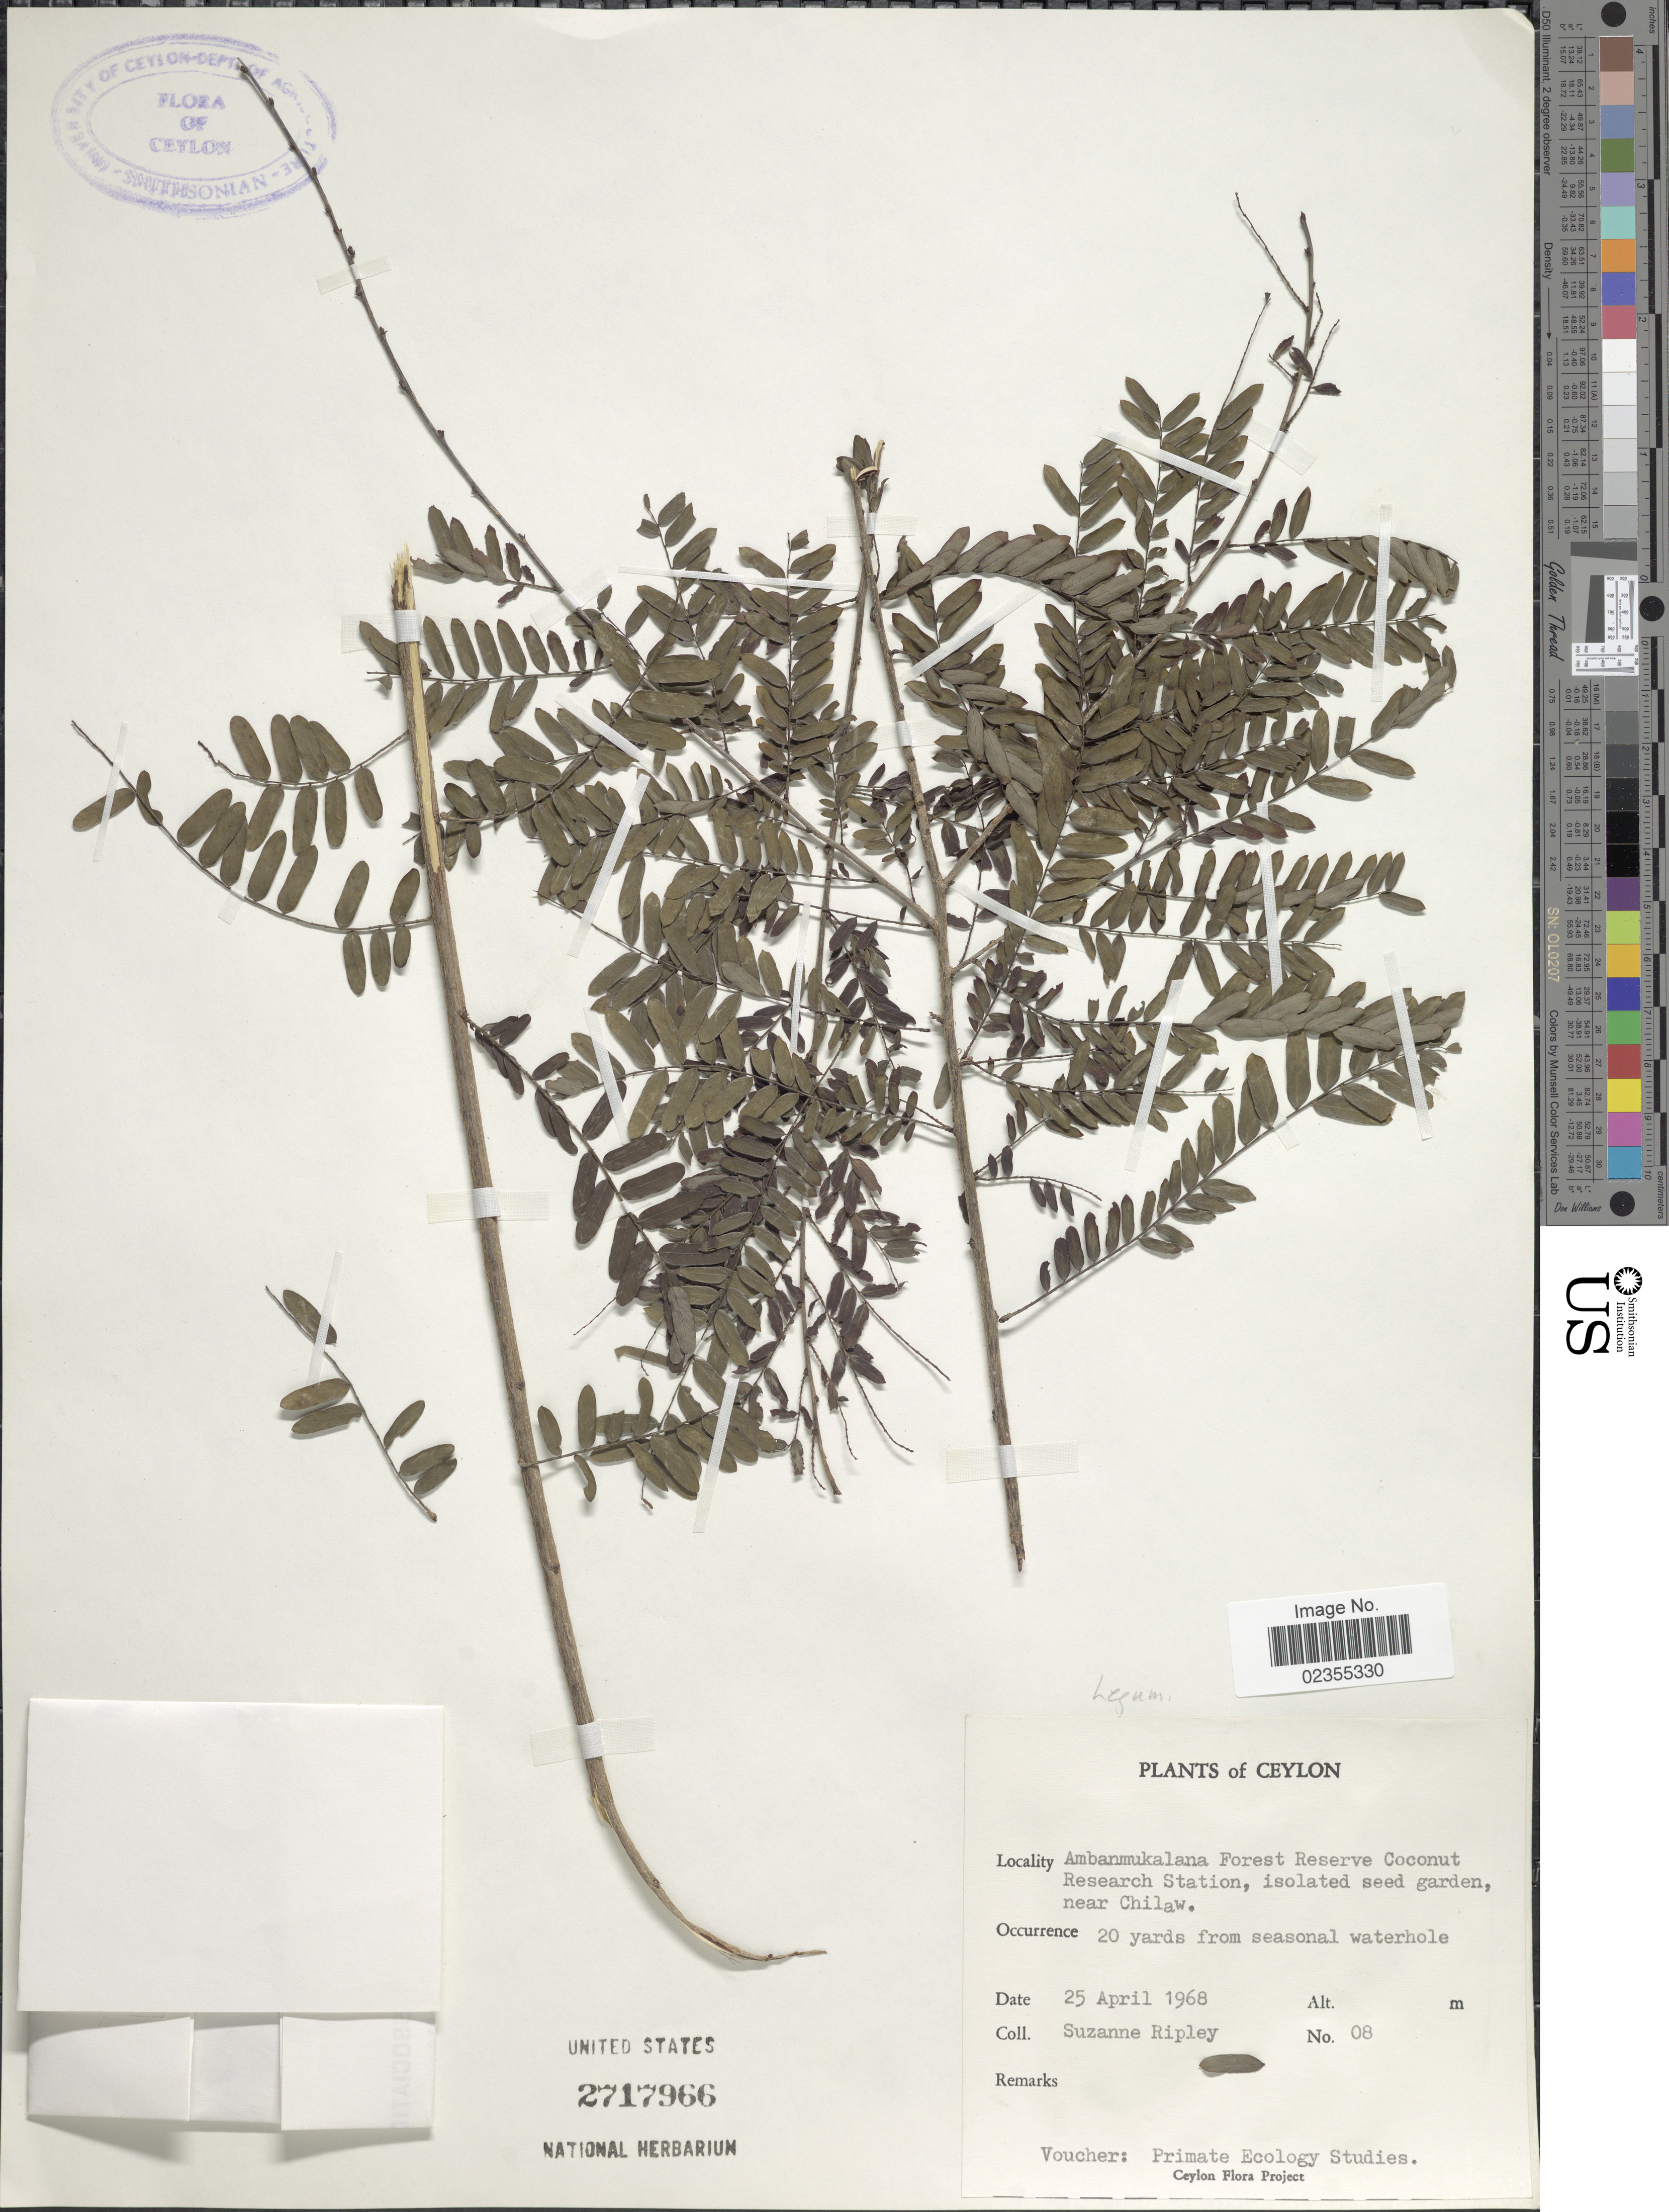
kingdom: Plantae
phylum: Tracheophyta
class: Magnoliopsida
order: Fabales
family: Fabaceae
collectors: S. Ripley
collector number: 08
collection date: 1968-04-25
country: Sri Lanka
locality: Ceylon, Ambanmukalana Forest Reserve Coconut Research Station, isolated seed garden, near Chilaw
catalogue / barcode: US 2717966